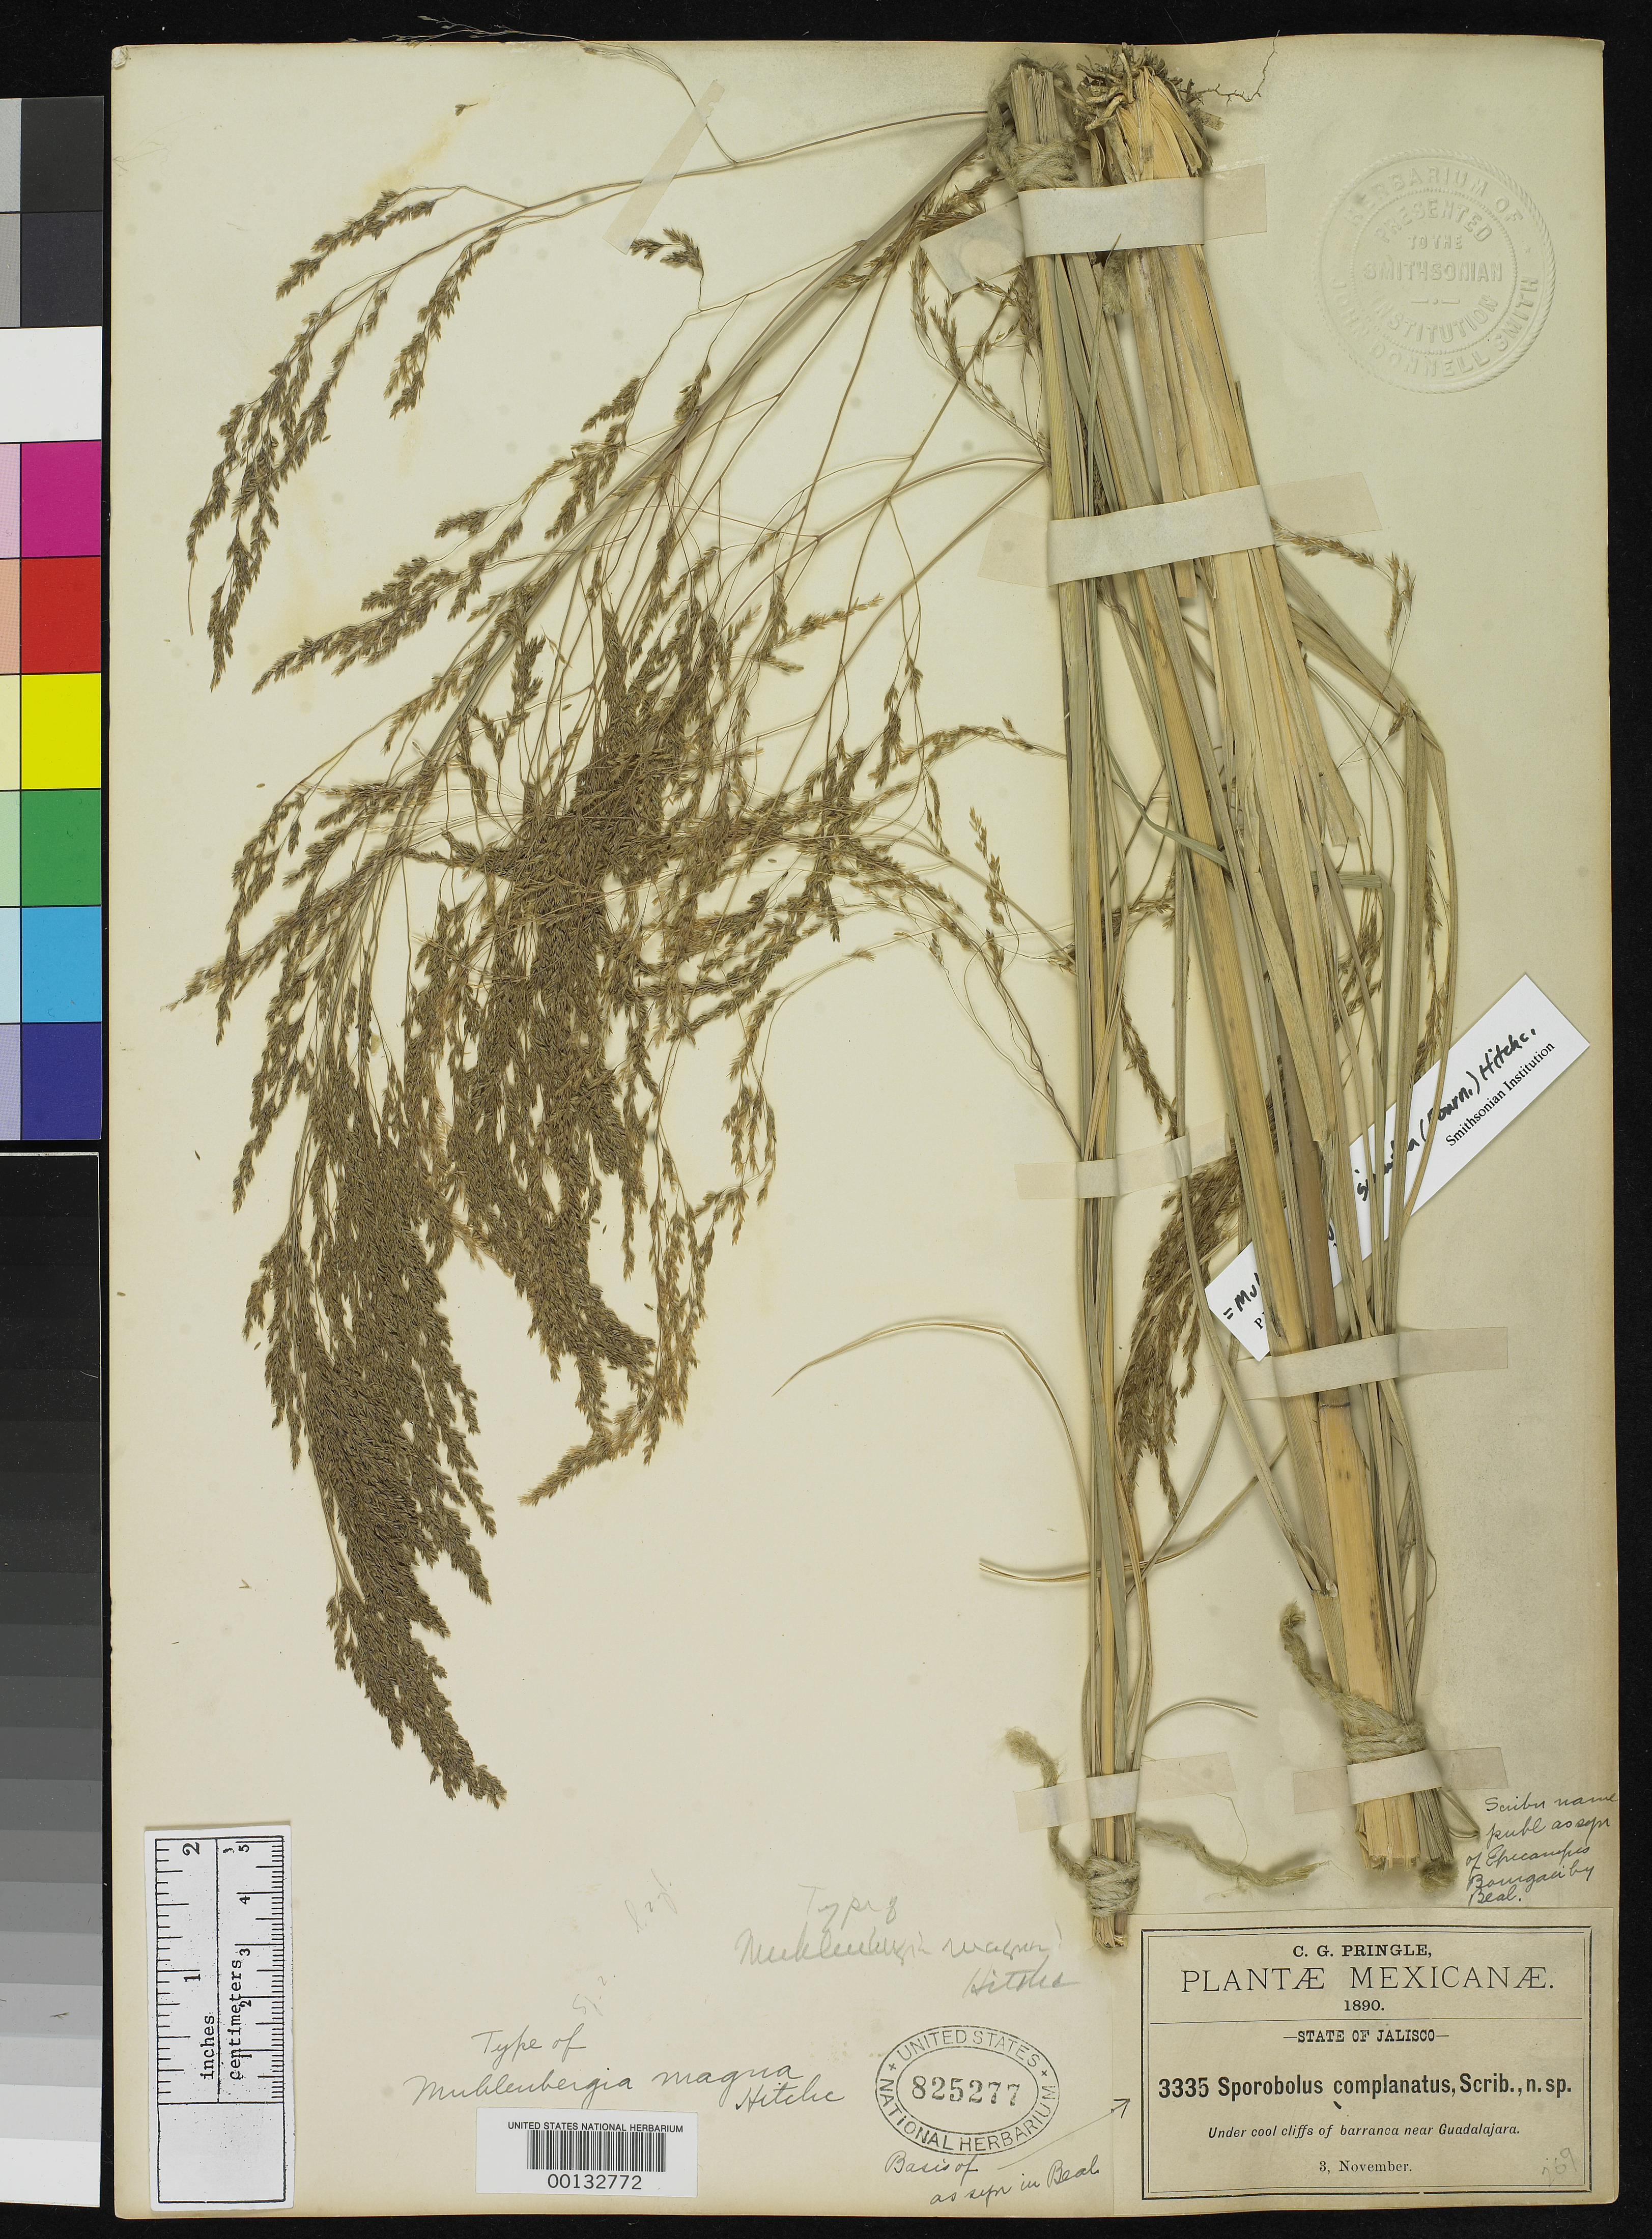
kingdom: Plantae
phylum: Tracheophyta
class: Liliopsida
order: Poales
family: Poaceae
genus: Muhlenbergia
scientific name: Muhlenbergia magna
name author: Hitchc.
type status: Holotype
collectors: C. G. Pringle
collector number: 3335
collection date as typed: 03 Nov 1890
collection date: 1890-11-03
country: Mexico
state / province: Jalisco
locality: Barranca near Guadalajara.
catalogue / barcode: US 825277